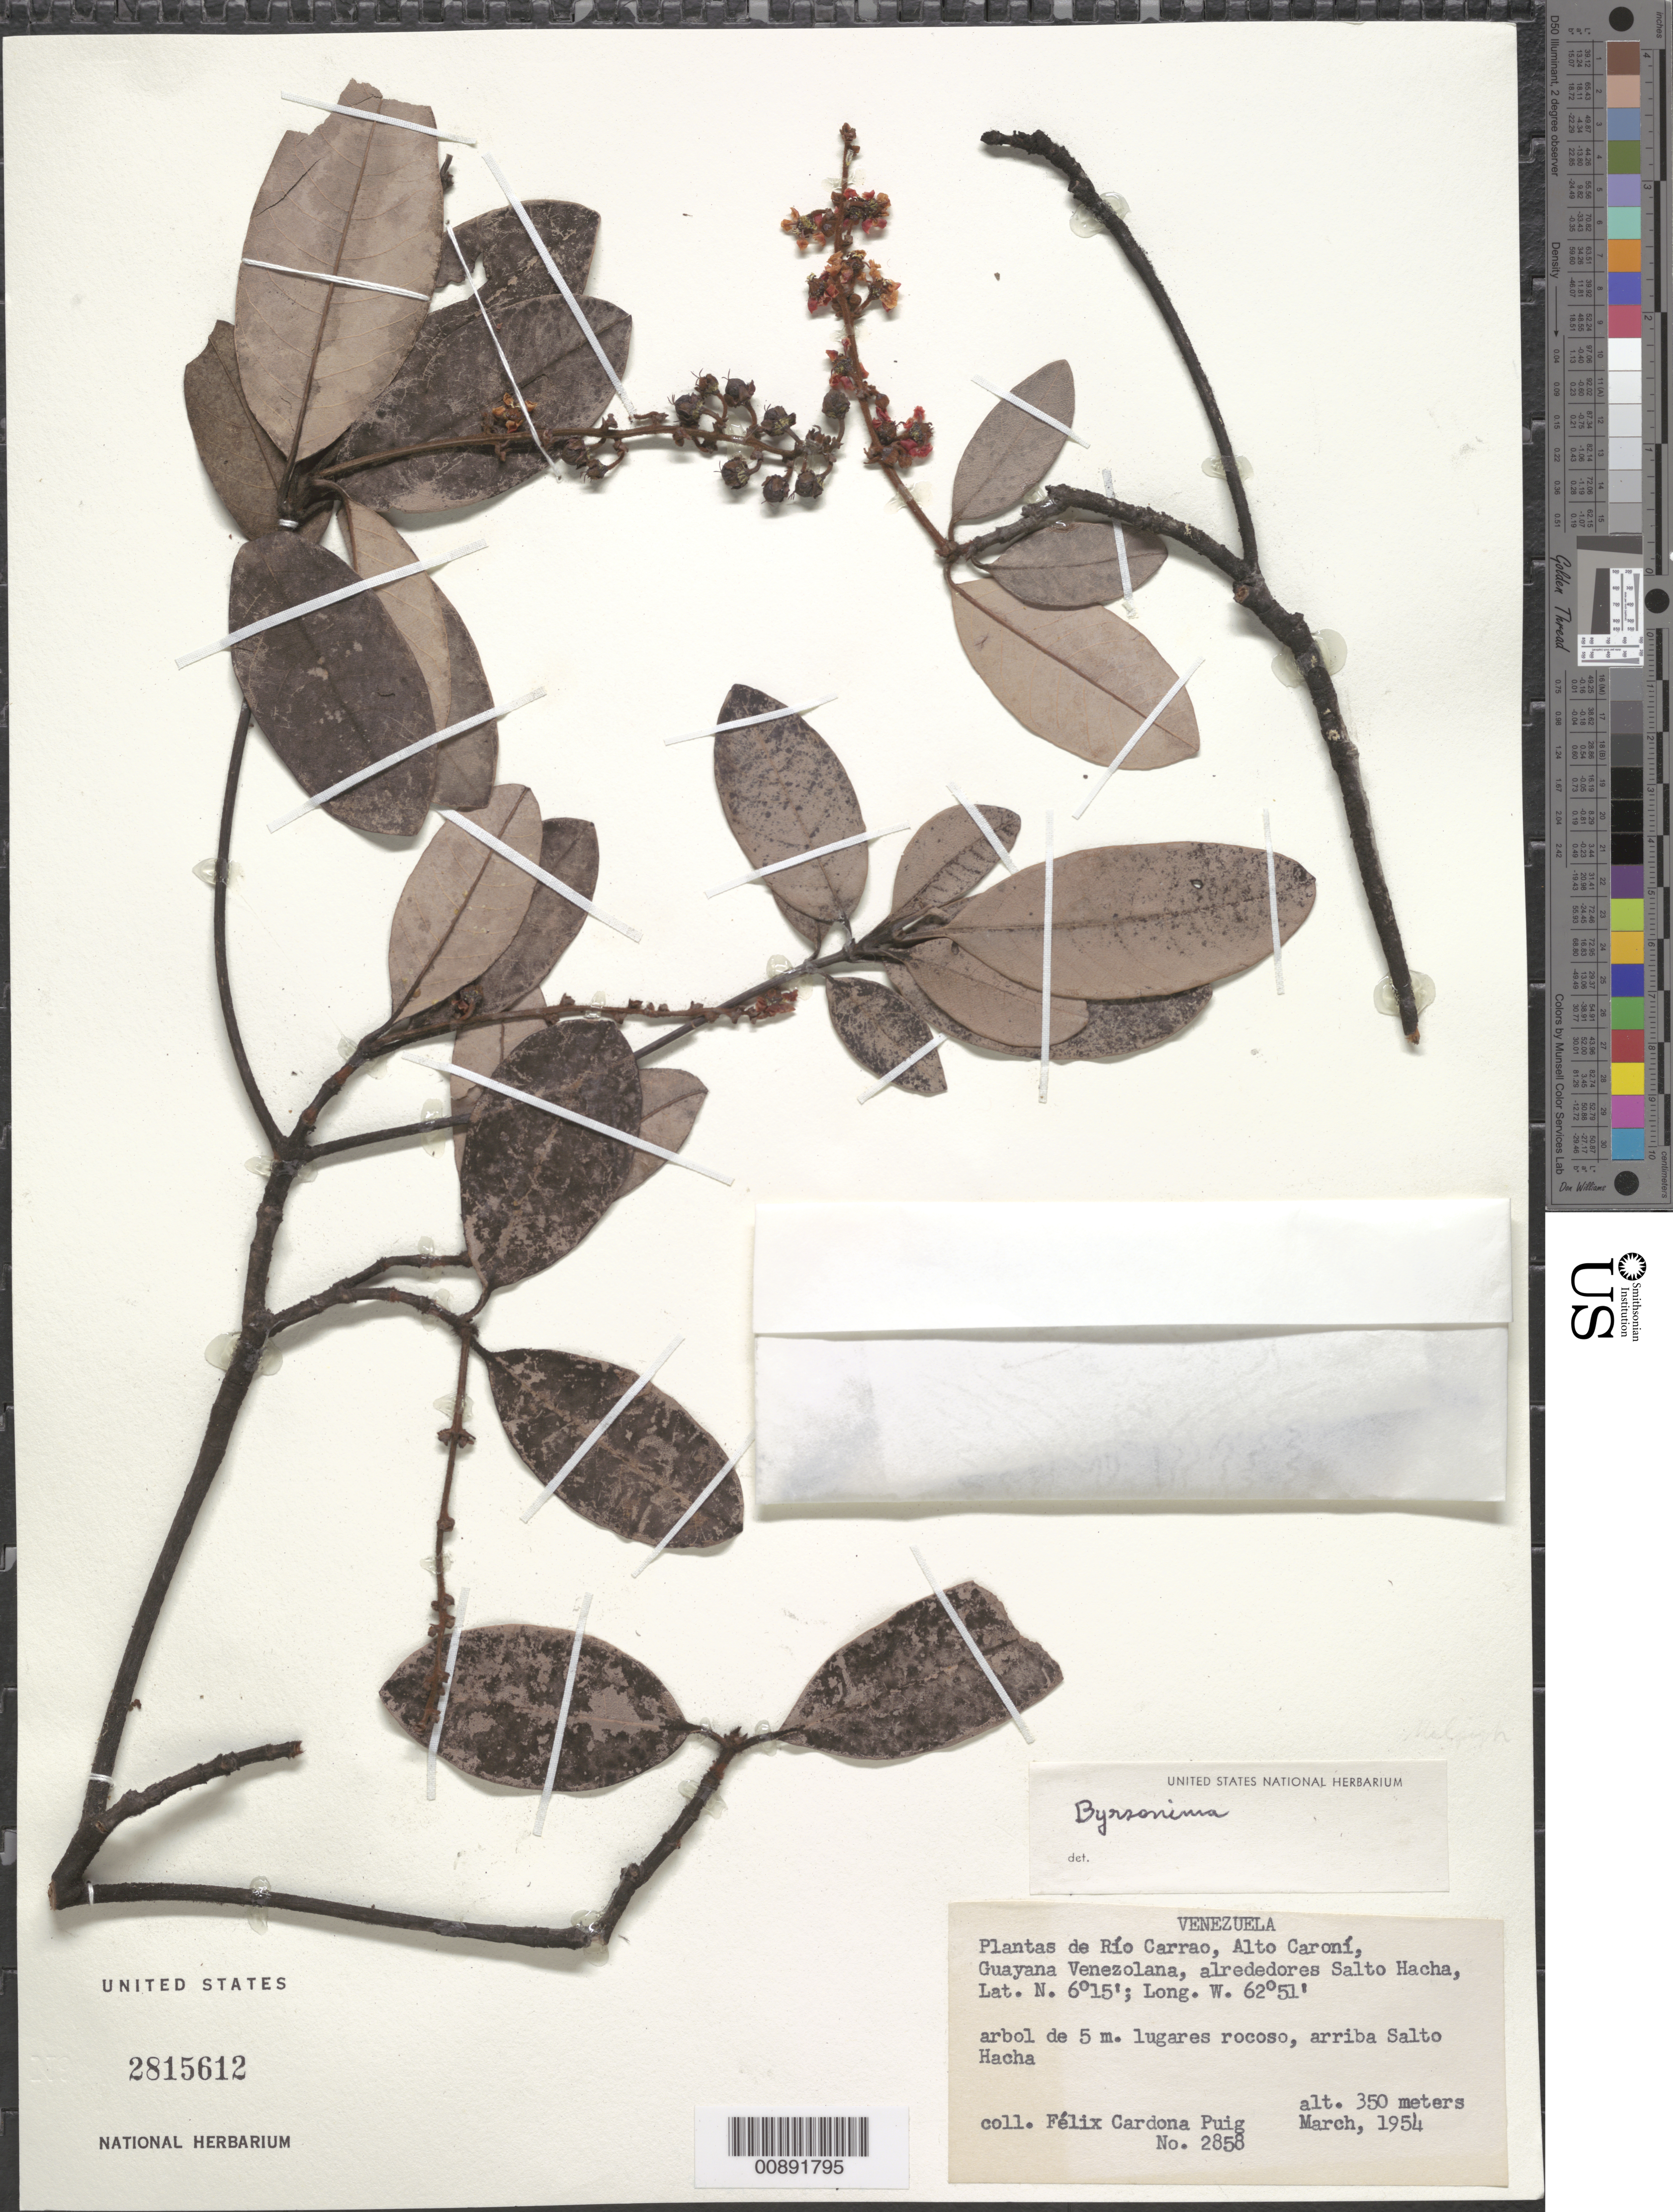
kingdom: Plantae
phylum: Tracheophyta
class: Magnoliopsida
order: Malpighiales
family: Malpighiaceae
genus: Byrsonima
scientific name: Byrsonima sp.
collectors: F. Cardona Puig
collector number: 2825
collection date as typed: Mar-54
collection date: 1954-03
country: Venezuela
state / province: Bolívar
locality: Alto Río Caroni, Rio Carrao, Salto Hacha, Guayana Venezolana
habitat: Lugares rocoso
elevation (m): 350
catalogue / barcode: US 2815612